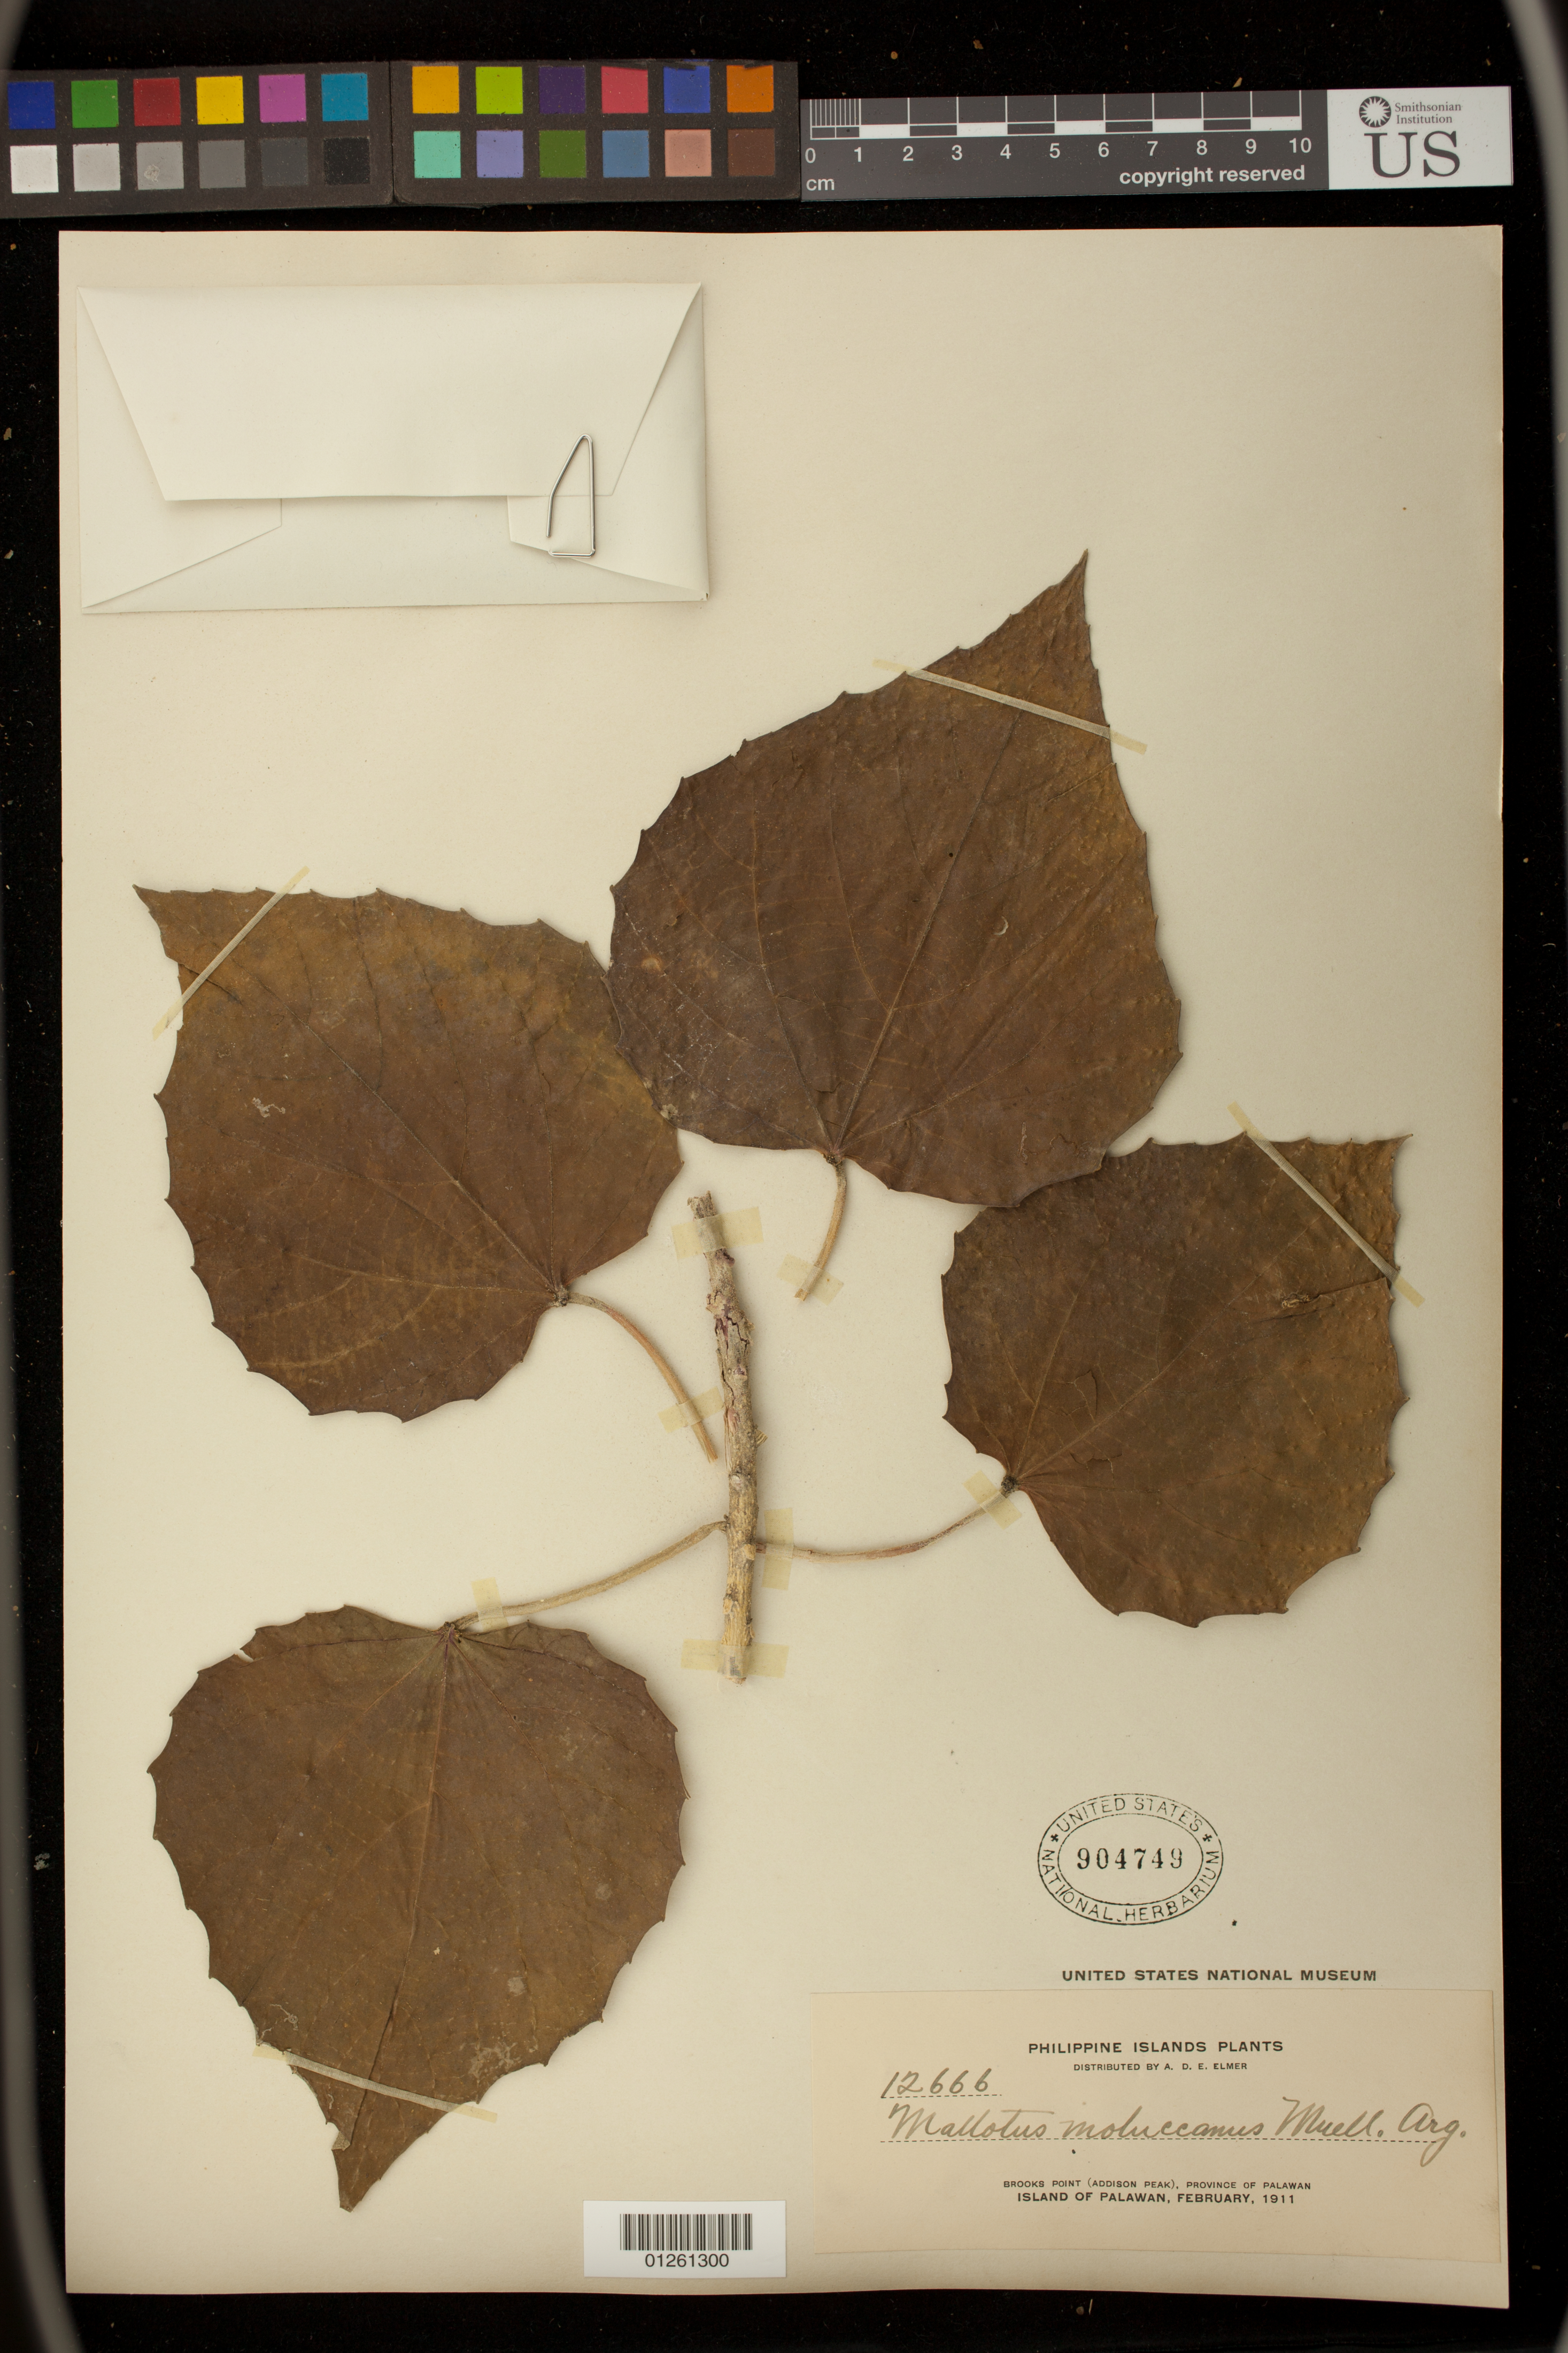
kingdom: Plantae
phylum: Tracheophyta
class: Magnoliopsida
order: Malpighiales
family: Euphorbiaceae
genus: Melanolepis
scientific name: Melanolepis multiglandulosa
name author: (Reinw. ex Blume) Rchb. f. & Zoll.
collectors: A. D. E. Elmer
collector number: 12666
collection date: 1911-02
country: Philippines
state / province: Mimaropa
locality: Brooks Point (Addison Peak), Province of Palawan, Island of Palawan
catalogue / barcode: US 904749